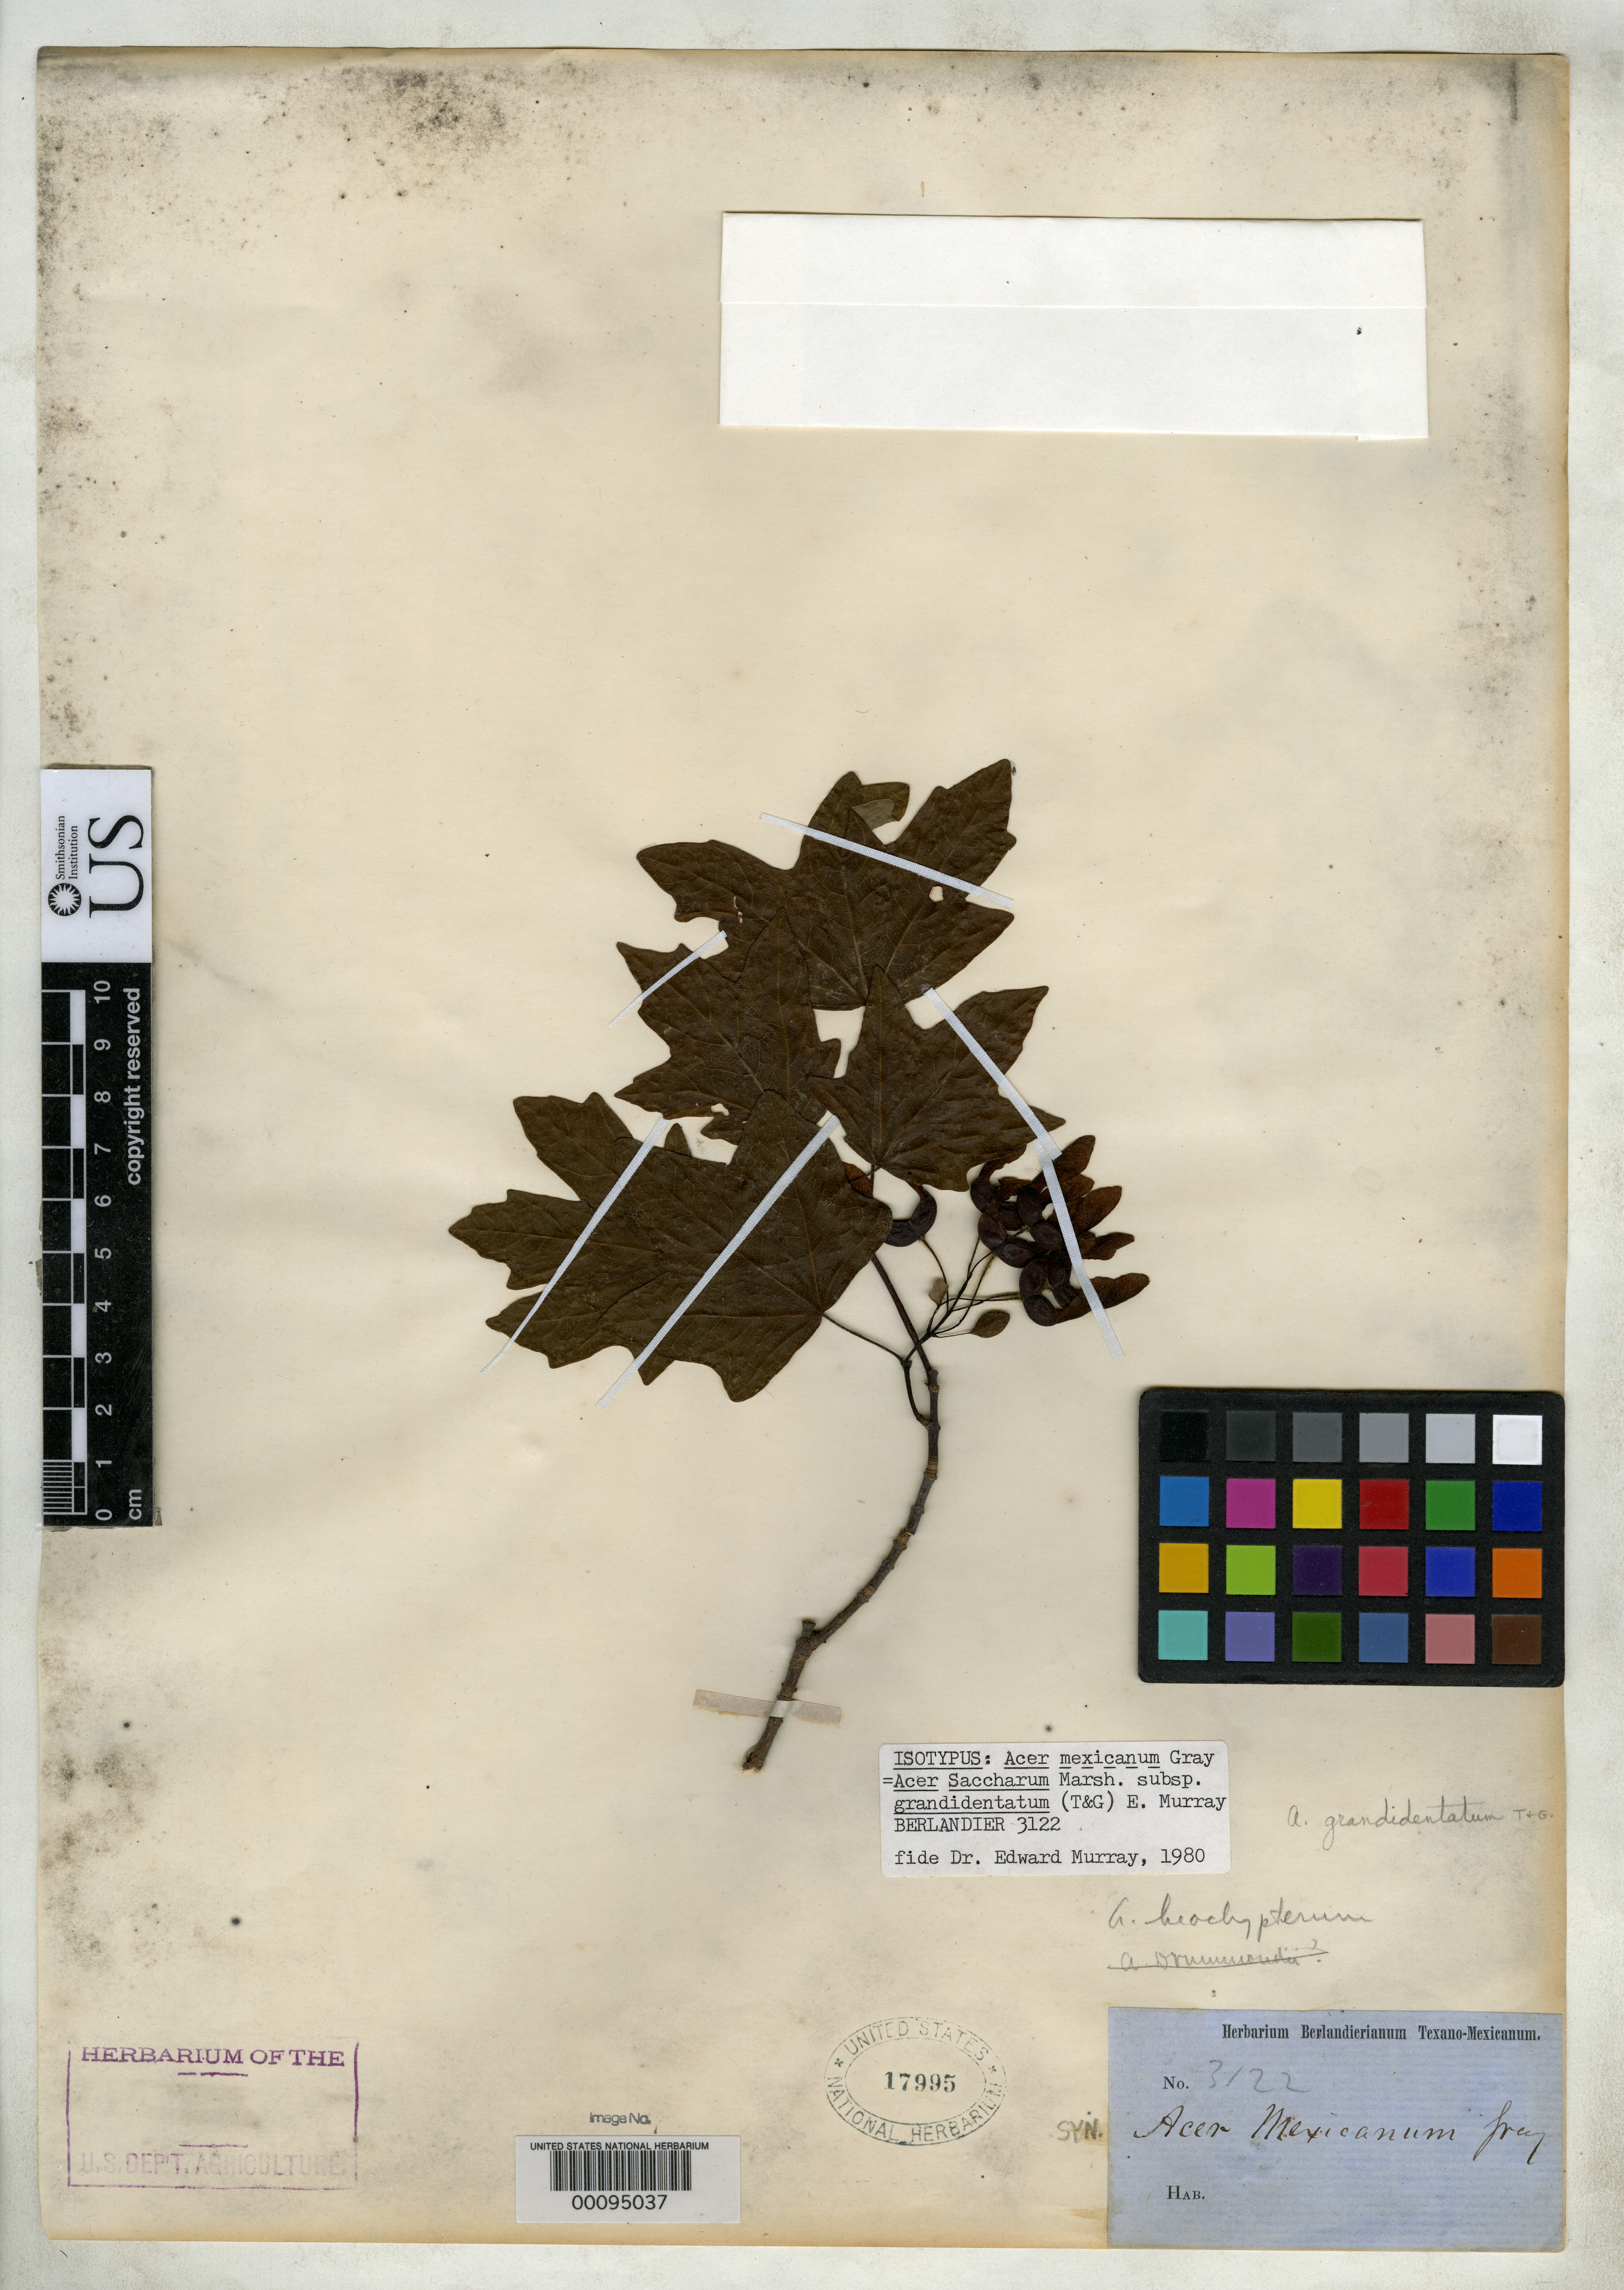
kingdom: Plantae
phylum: Tracheophyta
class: Magnoliopsida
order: Sapindales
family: Sapindaceae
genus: Acer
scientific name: Acer mexicanum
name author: A. Gray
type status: Isotype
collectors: J. L. Berlandier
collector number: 3122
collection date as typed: Jun 1843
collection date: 1843-06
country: Mexico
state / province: Nuevo León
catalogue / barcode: US 17995